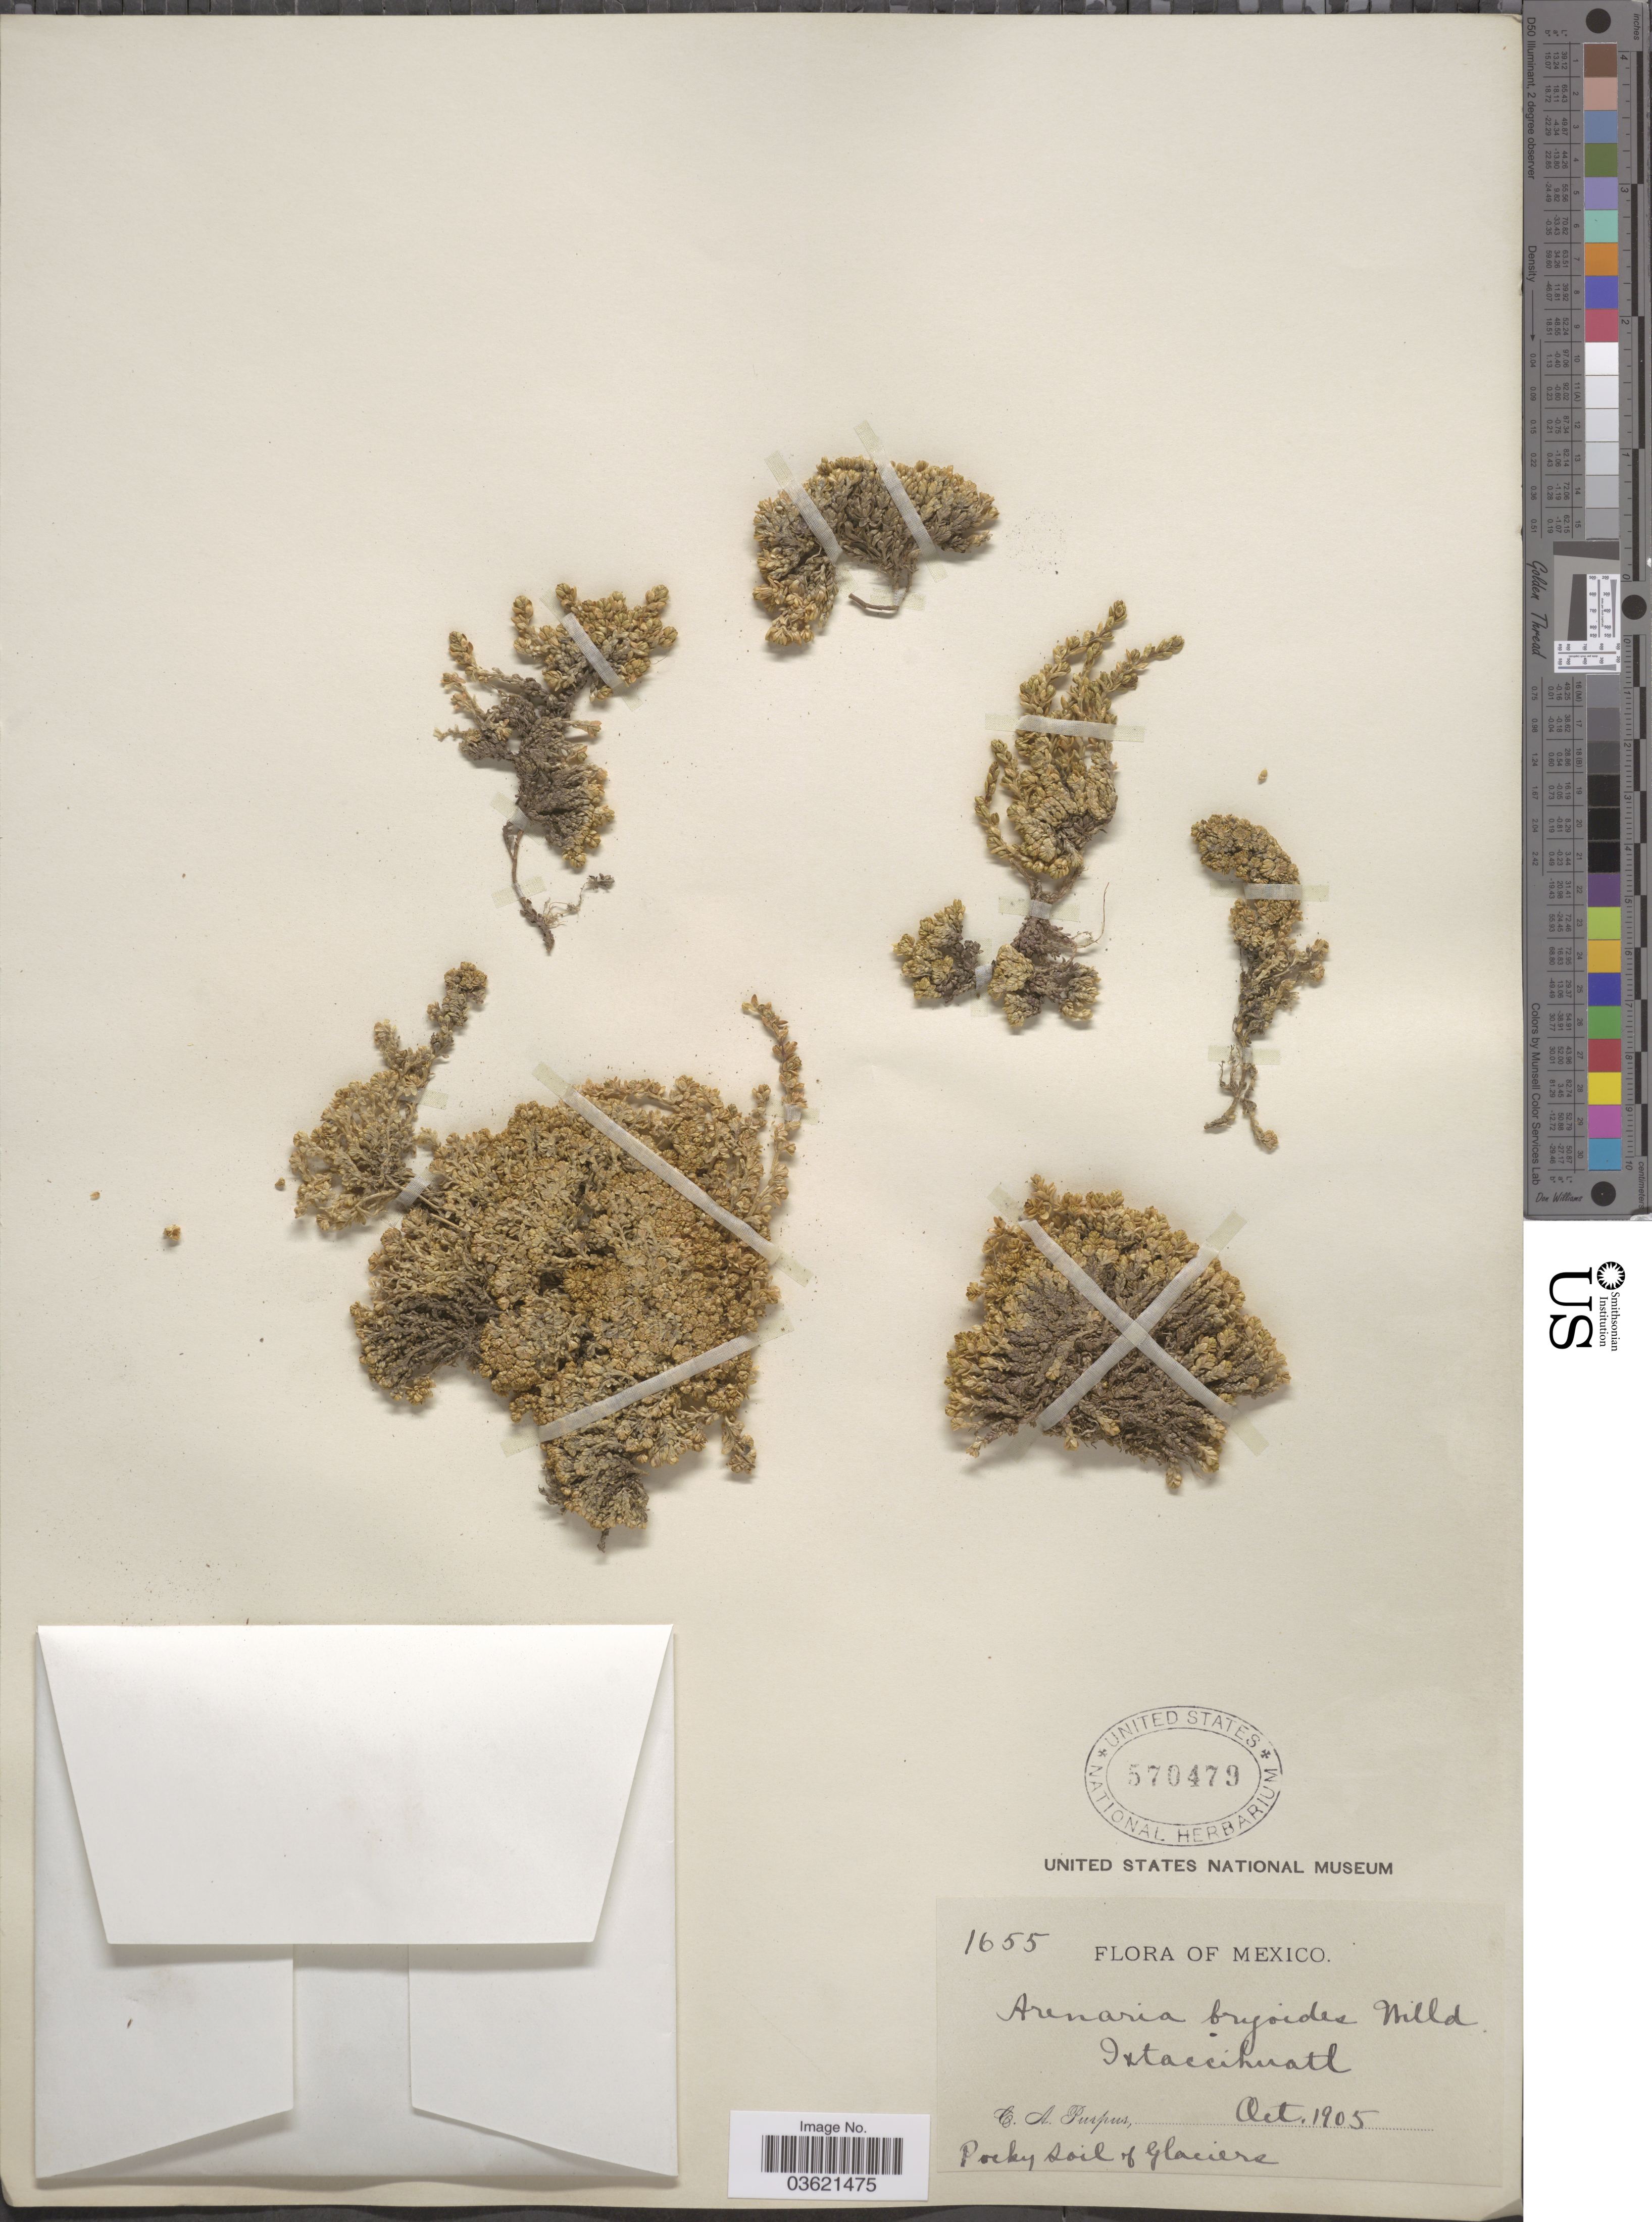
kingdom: Plantae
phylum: Tracheophyta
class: Magnoliopsida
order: Caryophyllales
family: Caryophyllaceae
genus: Arenaria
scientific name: Arenaria bryoides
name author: Willd. ex D.F.K. Schltdl.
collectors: C. A. Purpus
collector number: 1655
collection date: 1905-10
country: Mexico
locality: Ixtaccihuatl.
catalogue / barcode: US 570479